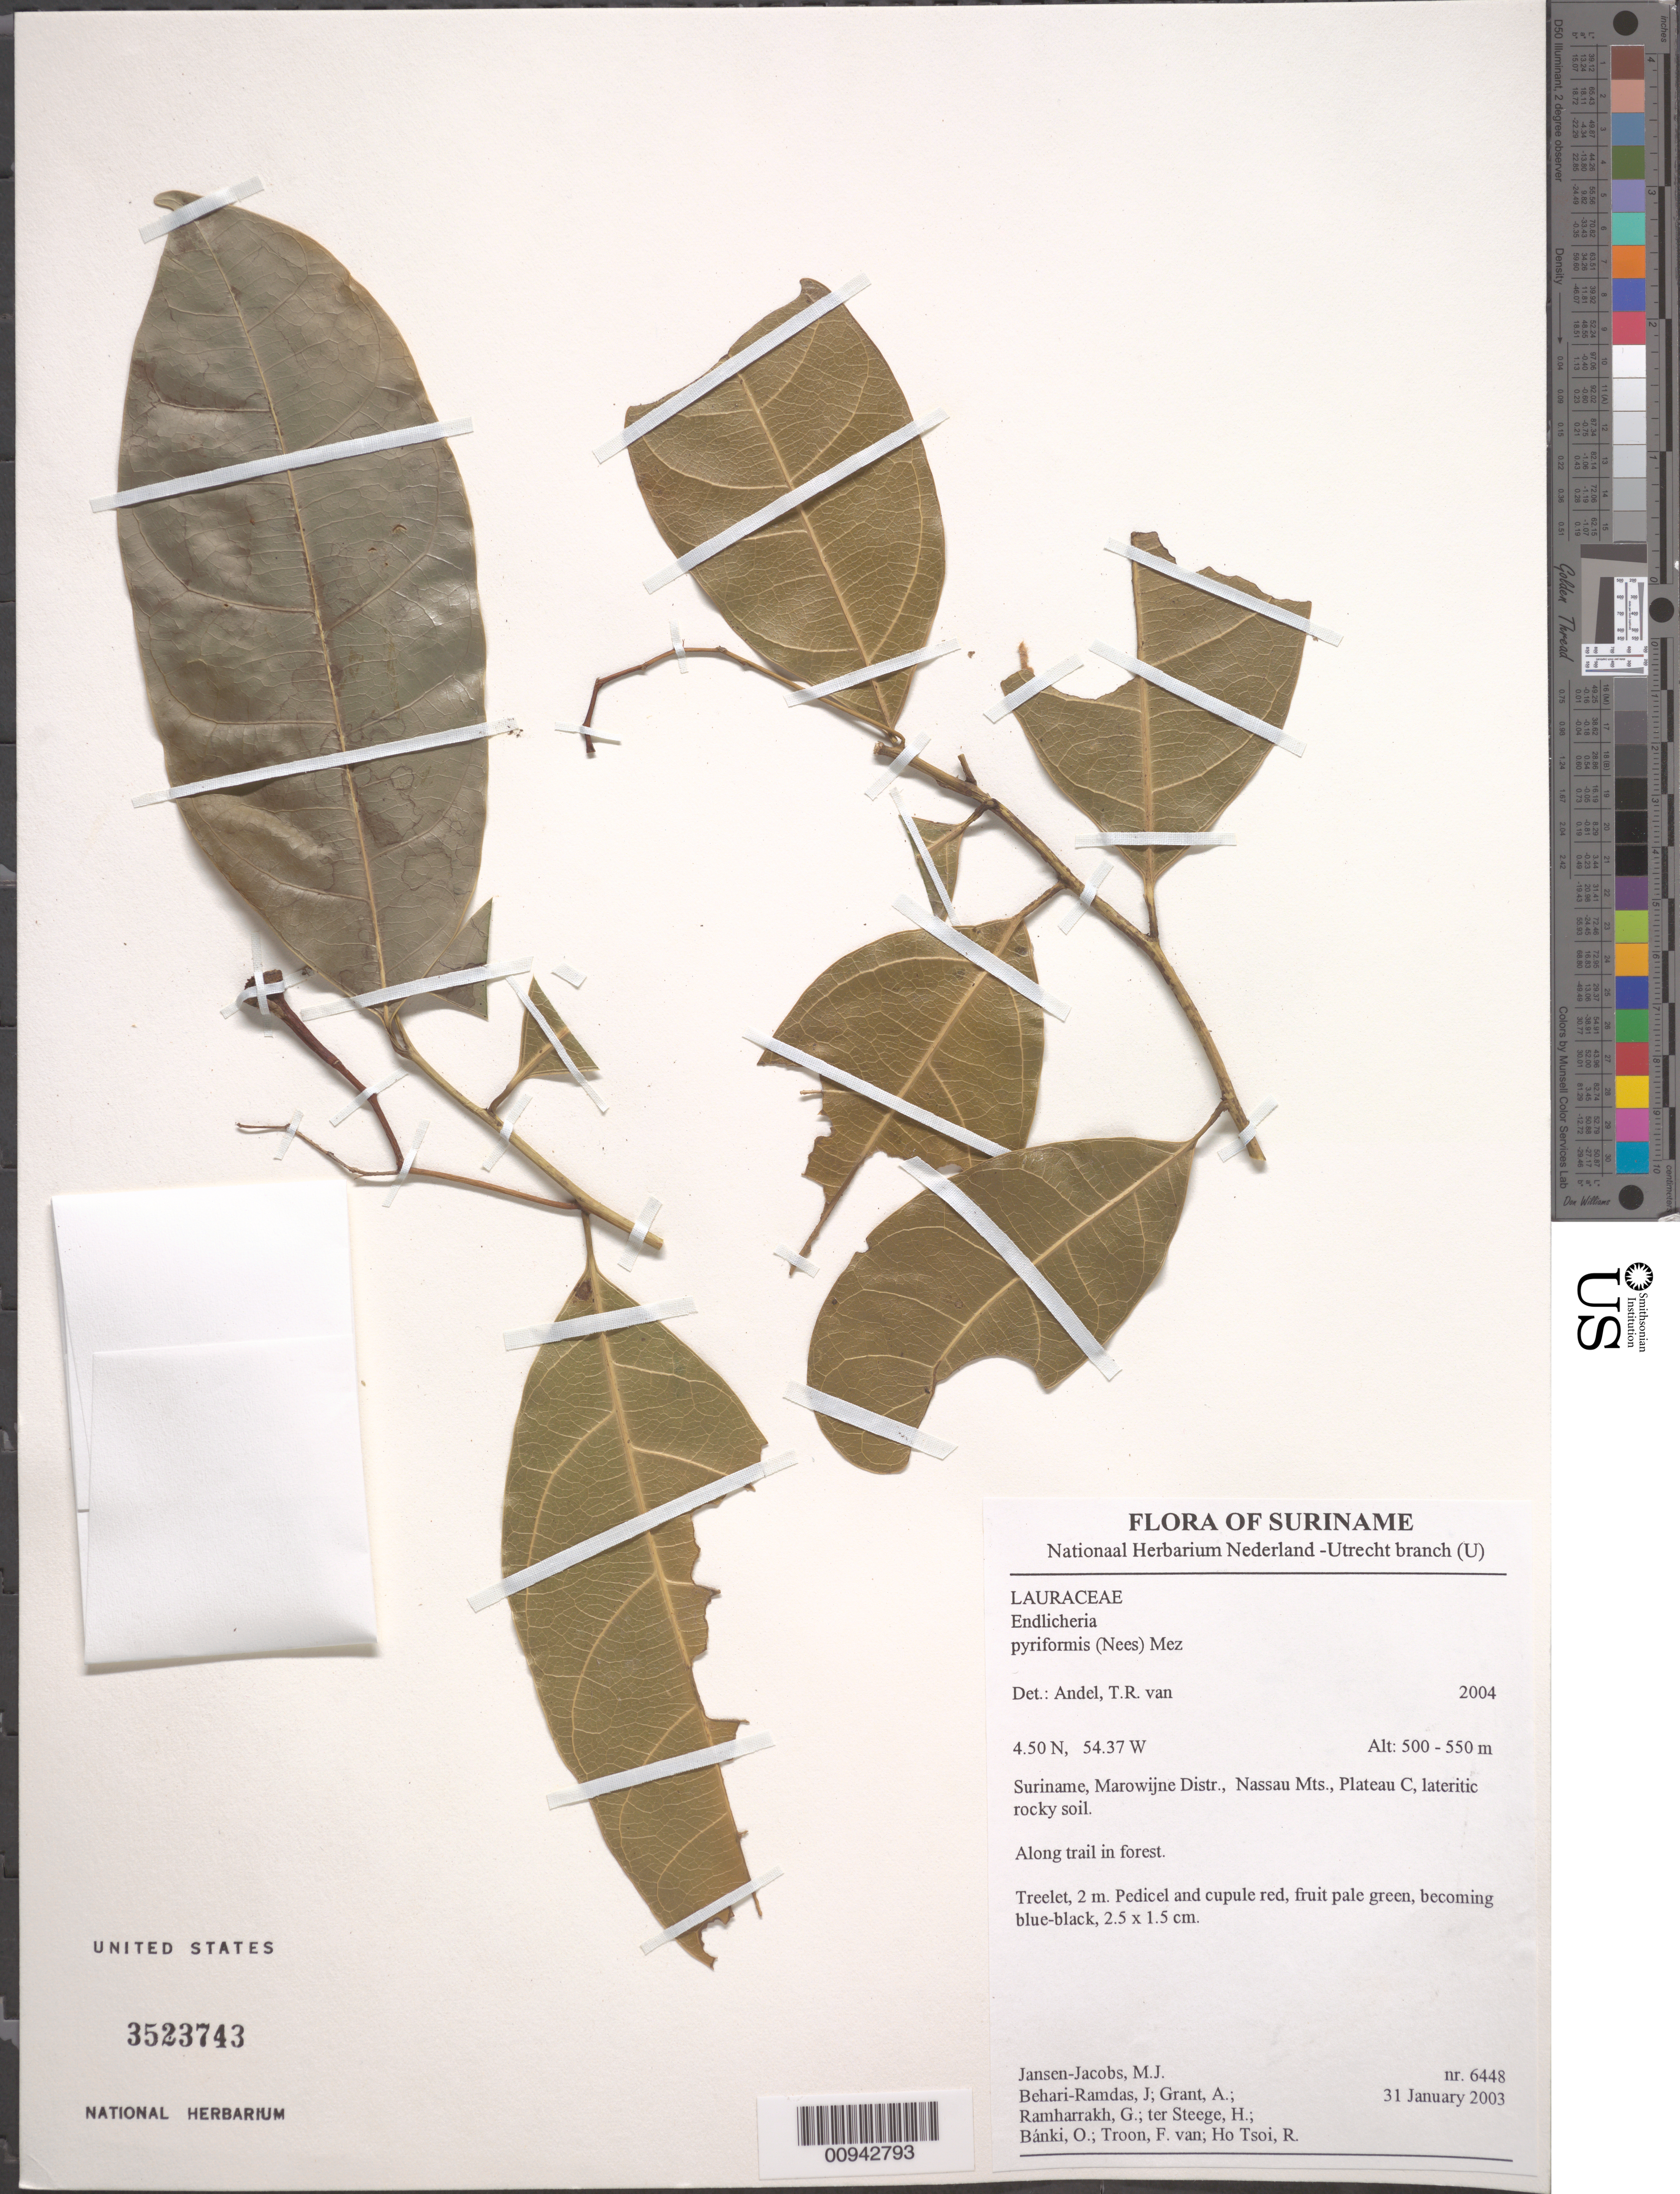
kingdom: Plantae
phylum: Tracheophyta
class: Magnoliopsida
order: Laurales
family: Lauraceae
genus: Endlicheria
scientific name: Endlicheria pyriformis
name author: (Nees) Mez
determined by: Andel, Tinde R. van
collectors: M. J. Jansen-Jacobs, J. Behari-Ramdas, A. Grant, G. Ramharrakh, H. ter Steege, O. Bánki, F. Van Troon & R. Ho Tsoi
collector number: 6448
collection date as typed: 31-Jan-03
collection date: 2003-01-31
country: Suriname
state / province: Marowijne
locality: Nassau Mts., Plateau C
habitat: Lateritic rocky soil. Along trail in forest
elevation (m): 500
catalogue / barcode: US 3523743